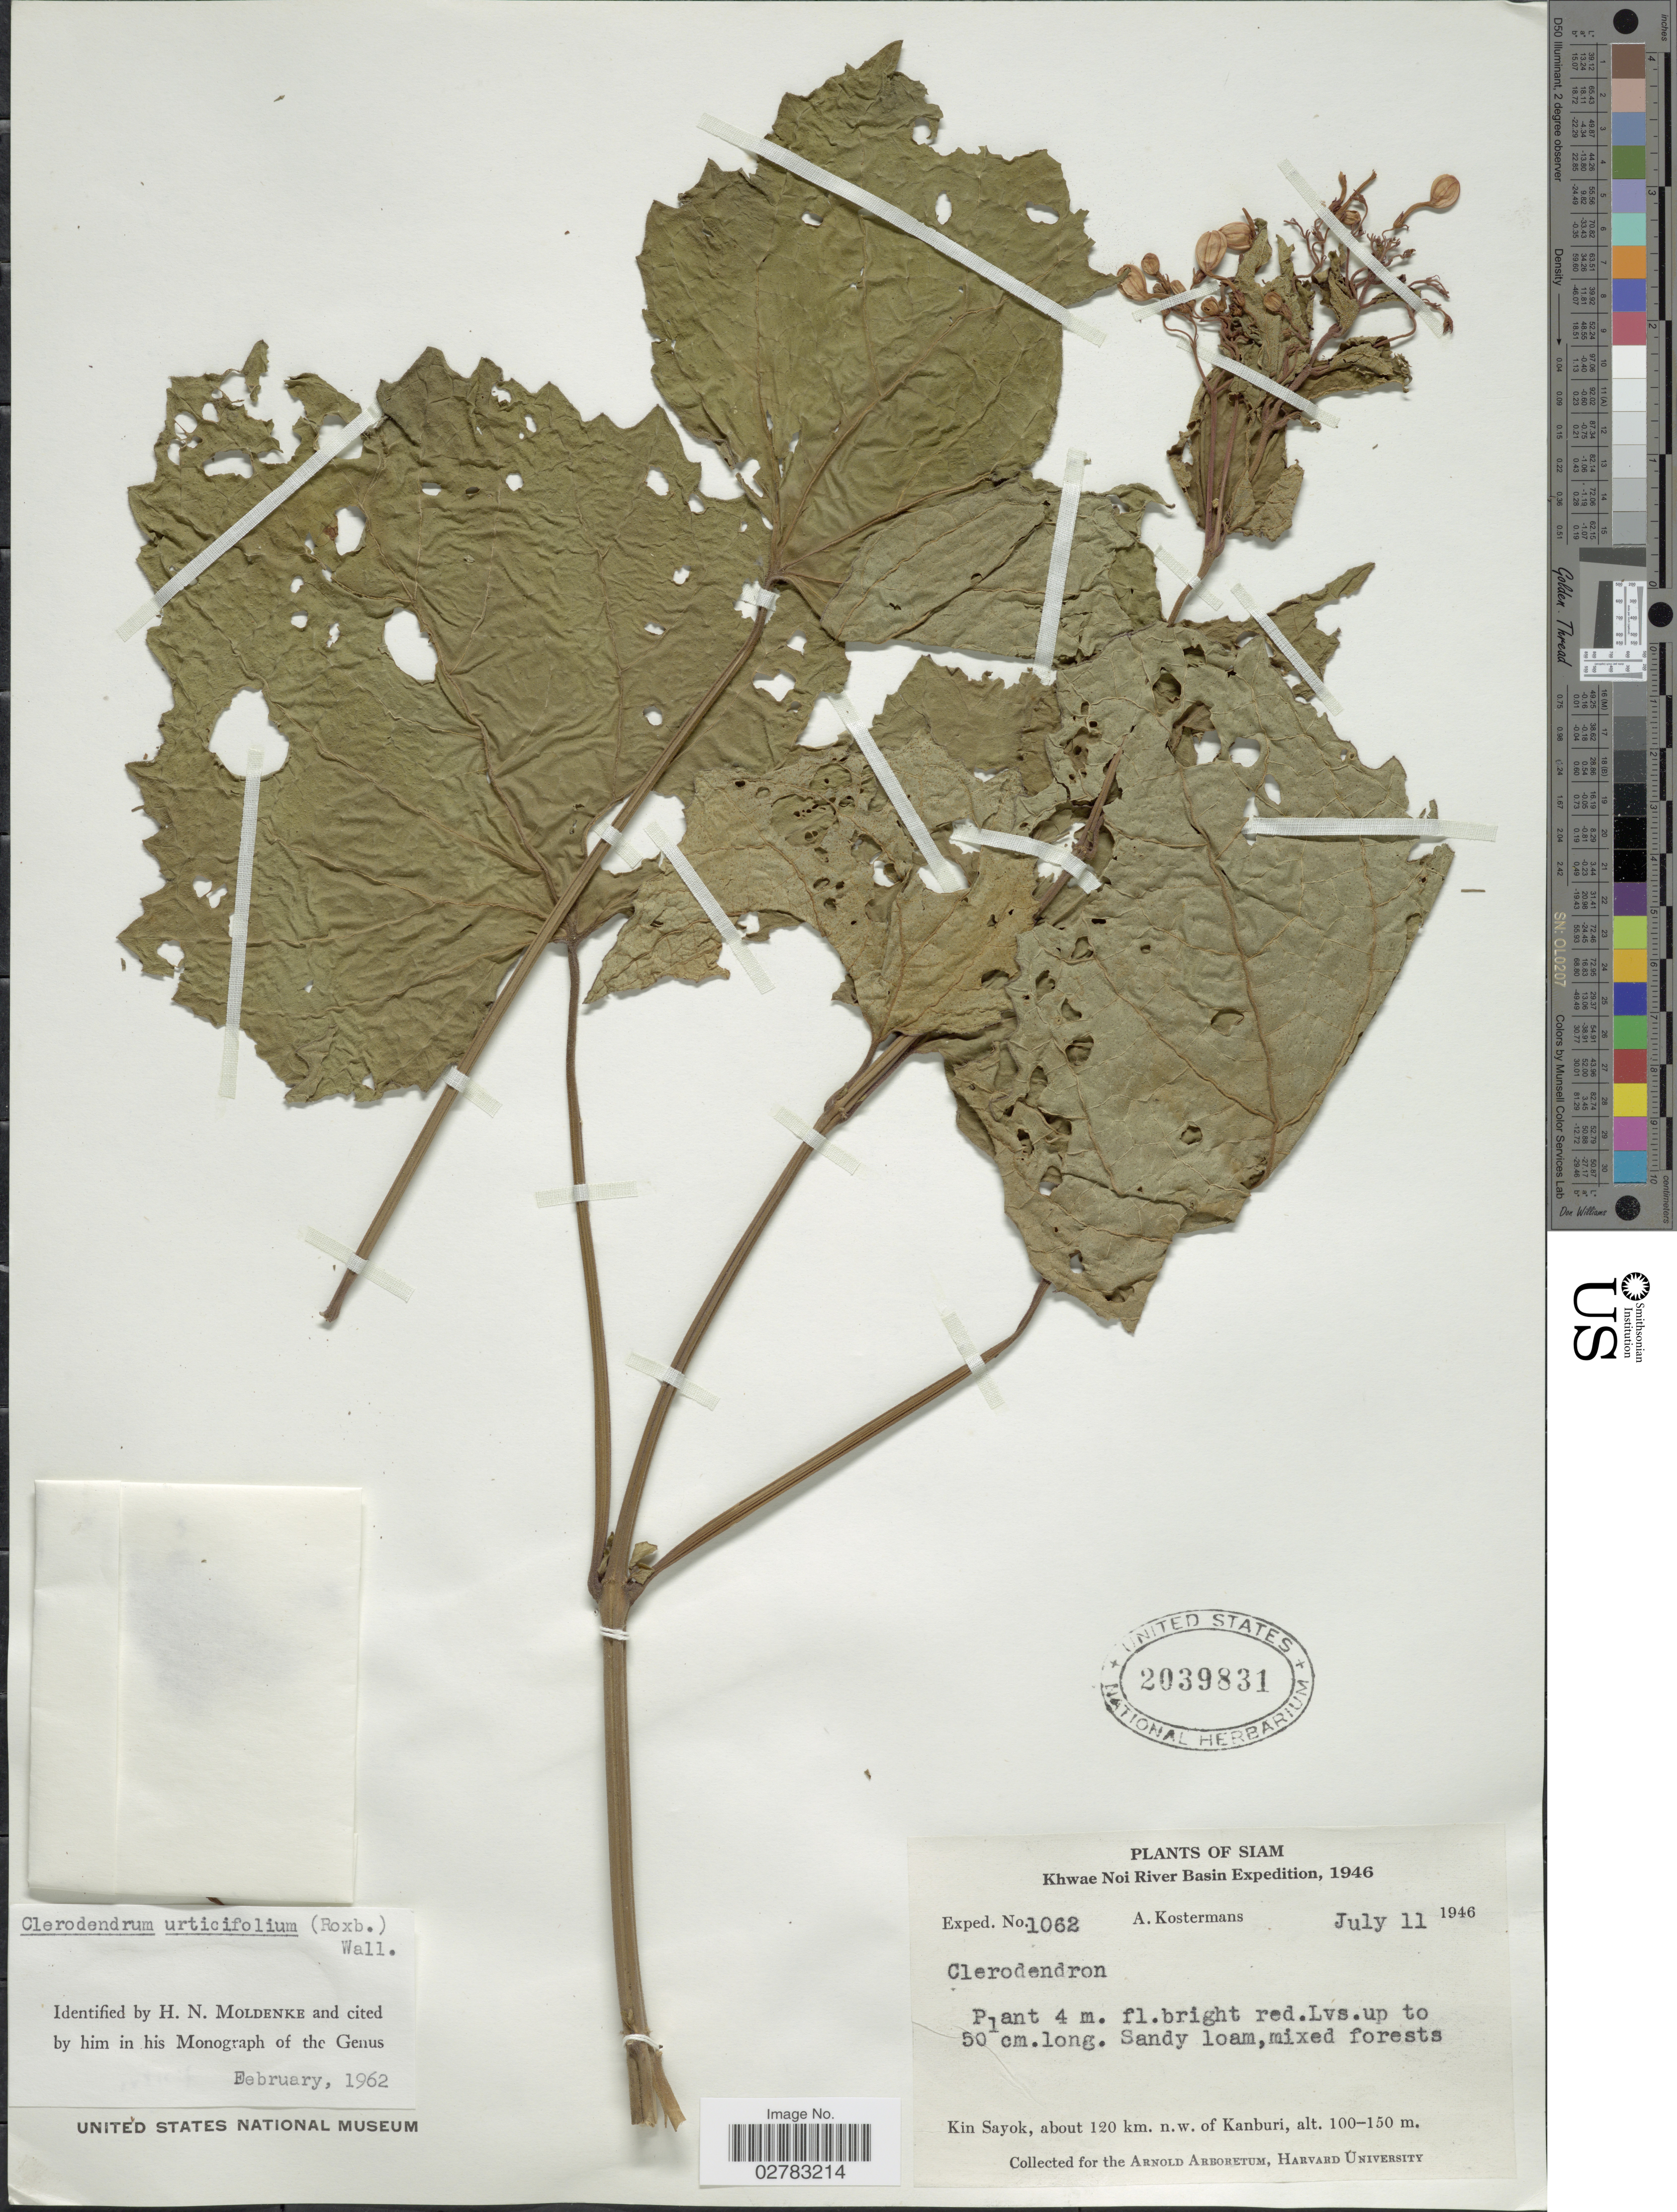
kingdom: Plantae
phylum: Tracheophyta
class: Magnoliopsida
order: Lamiales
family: Lamiaceae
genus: Clerodendrum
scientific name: Clerodendrum urticifolium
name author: (Roxb.) Wall. ex Voigt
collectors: A. J. G. Kostermans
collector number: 1062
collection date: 1946-07-11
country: Thailand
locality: Siam. Khwae Noi River Basin. Kin Sayok, about 120 km. n.w. of Kanburi.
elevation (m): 100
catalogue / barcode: US 2039831